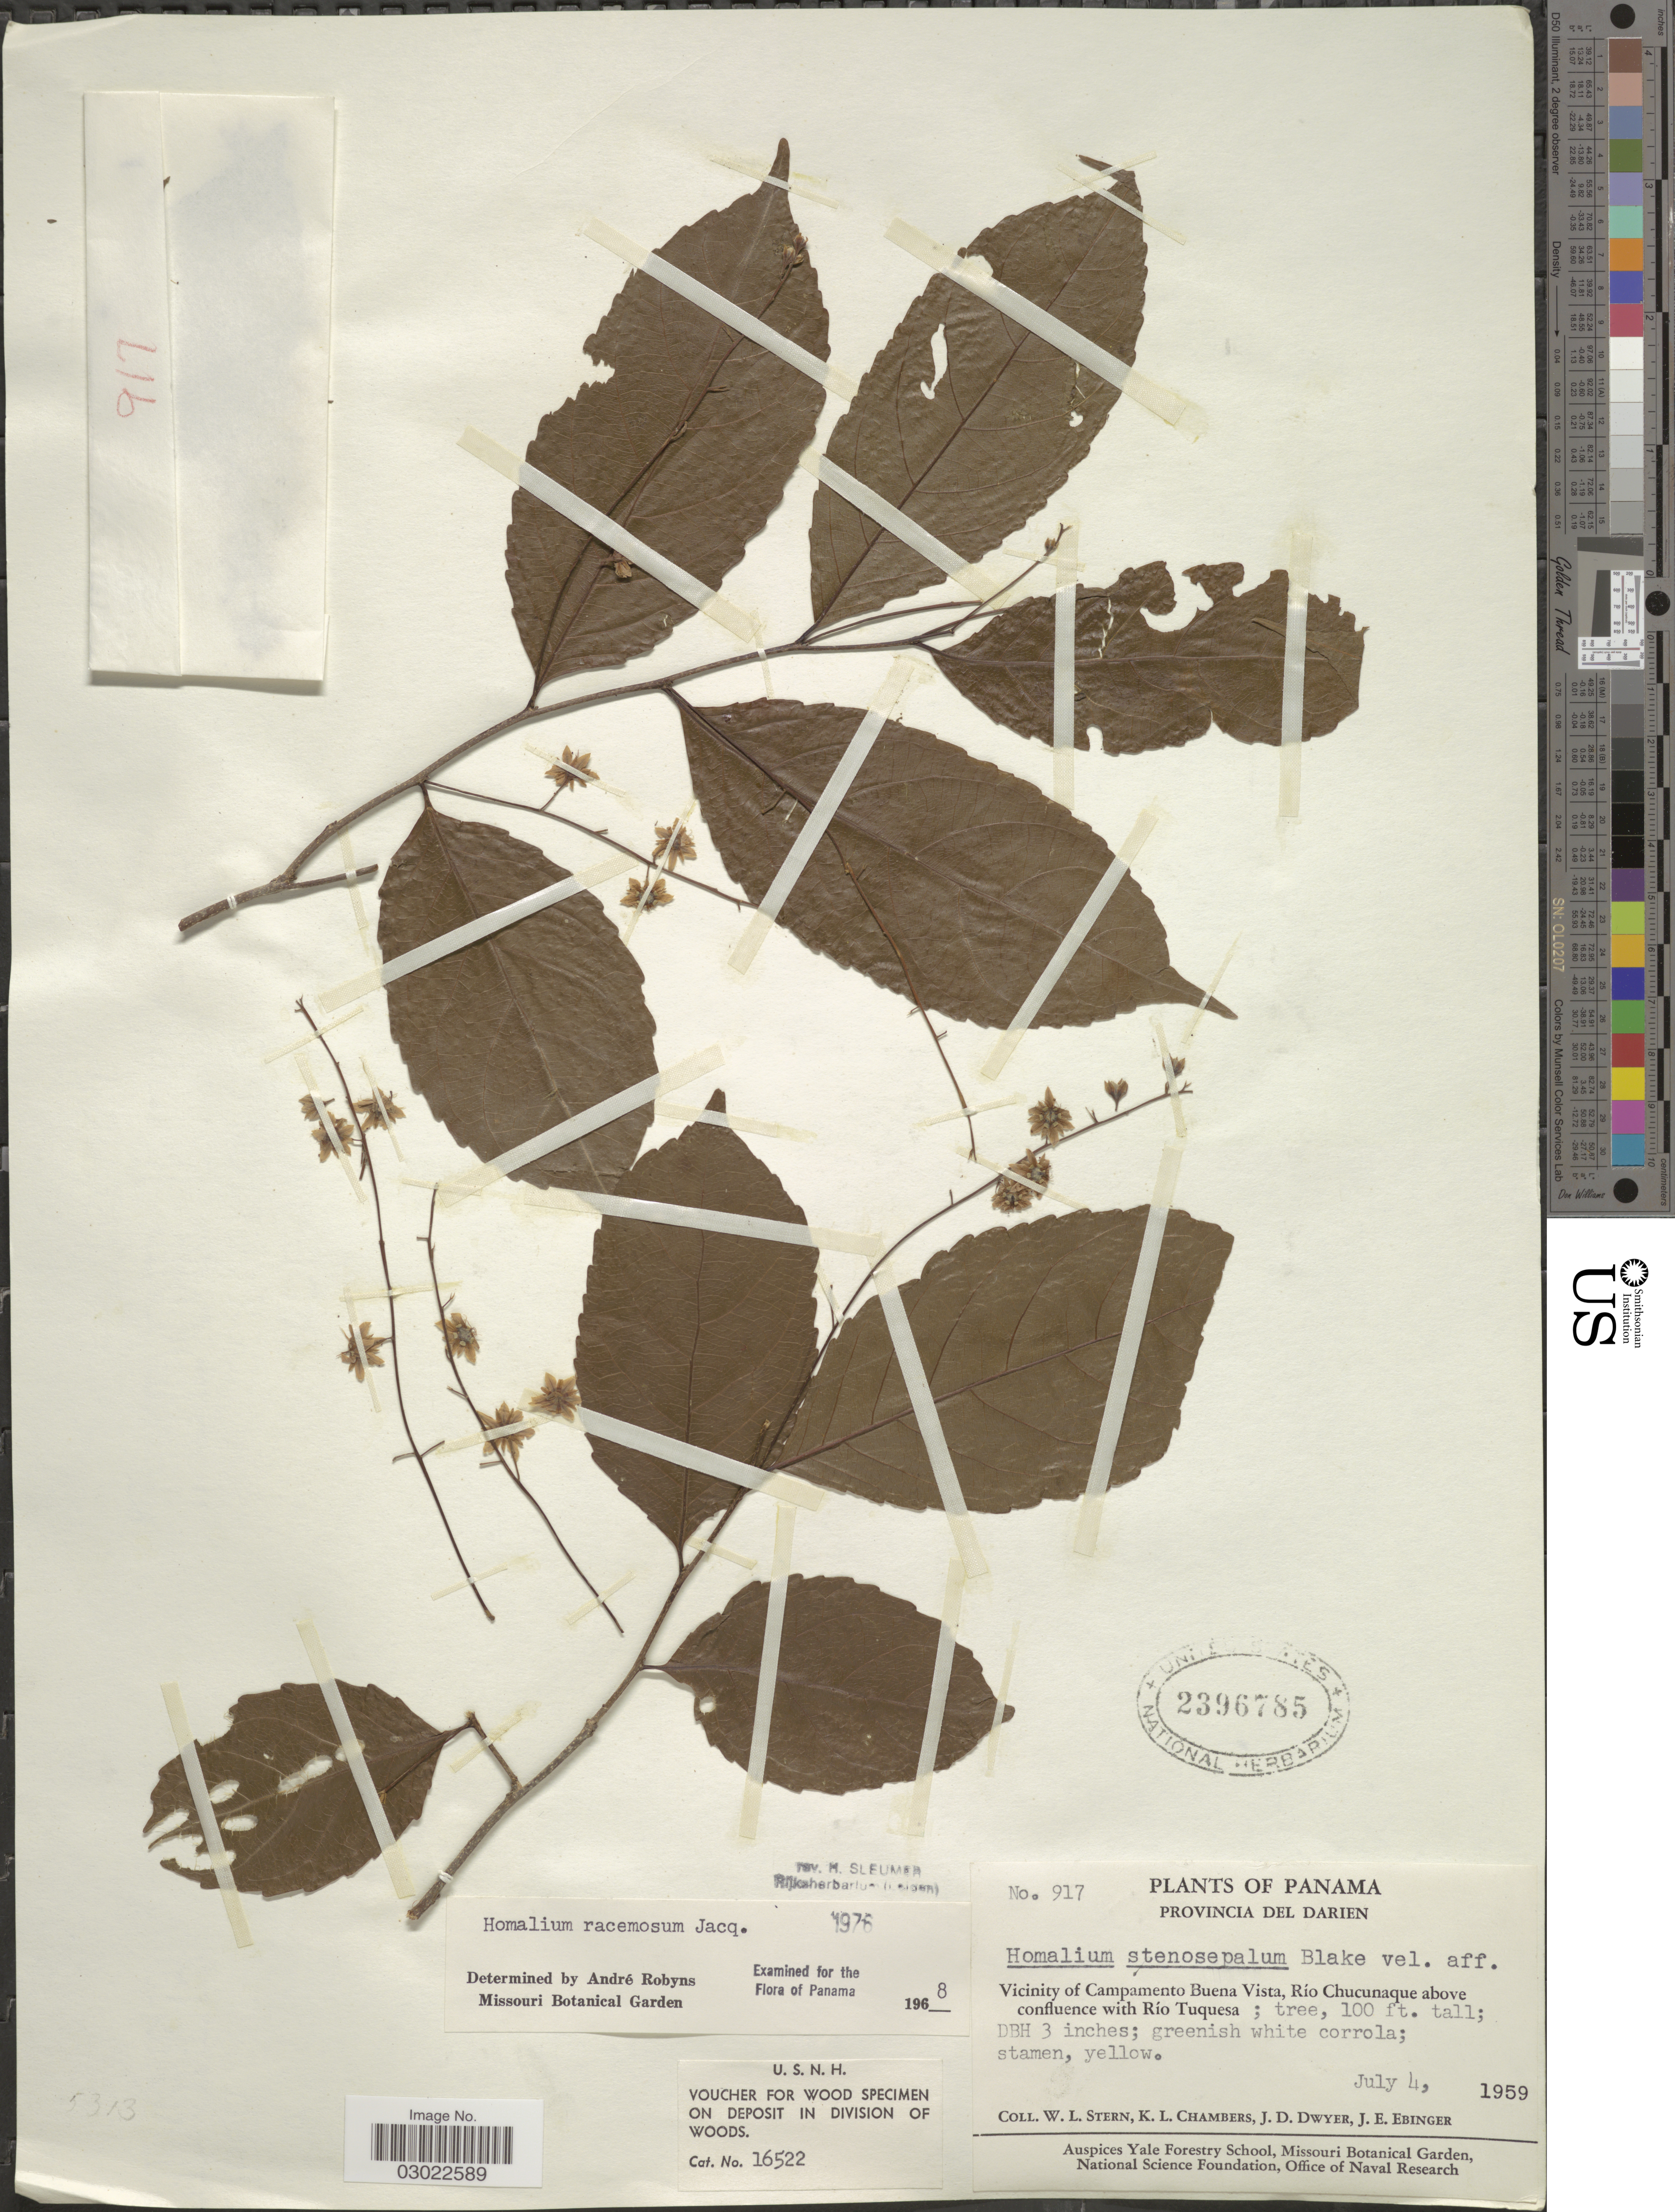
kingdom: Plantae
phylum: Tracheophyta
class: Magnoliopsida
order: Malpighiales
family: Salicaceae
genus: Homalium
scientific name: Homalium racemosum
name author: Jacq.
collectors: W. L. Stern, K. Chambers, J. D. Dwyer & J. Ebinger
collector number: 917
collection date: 1959-07-04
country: Panama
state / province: Darién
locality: Vicinity of Campamento Buena Vista, Río Chucunaque above confluence with Río Tuquesa.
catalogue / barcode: US 2396785